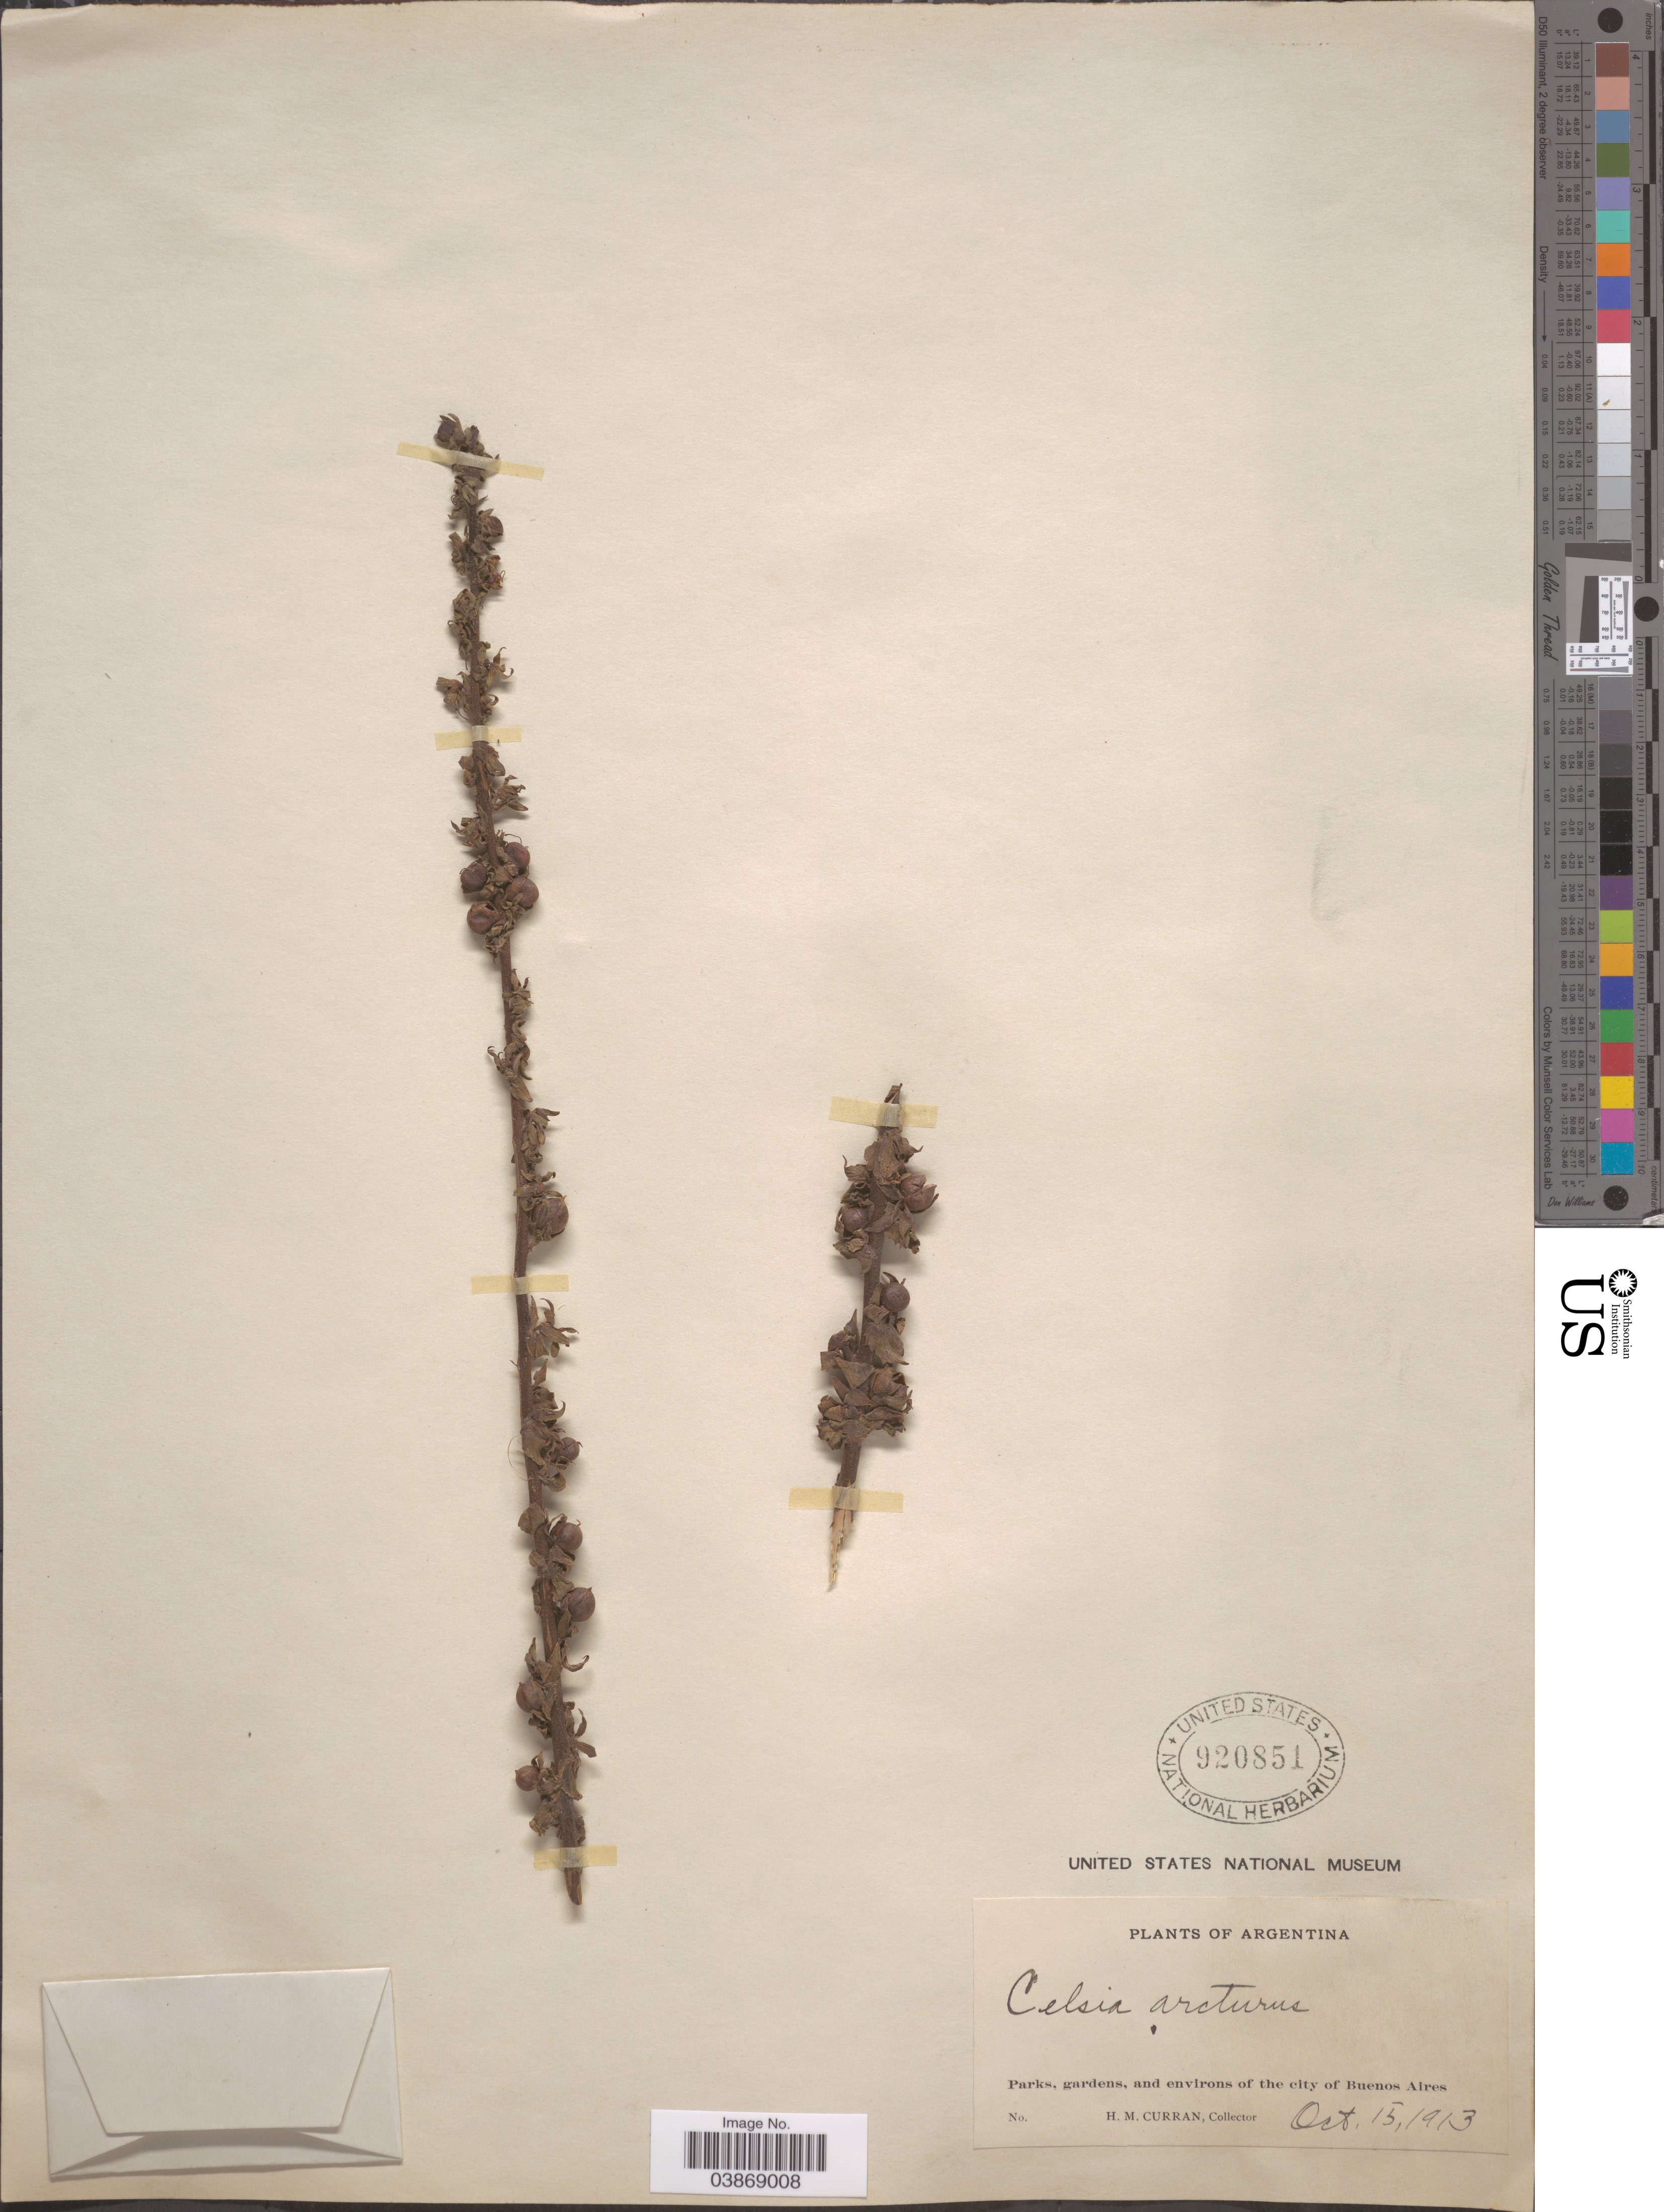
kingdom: Plantae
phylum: Tracheophyta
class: Magnoliopsida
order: Lamiales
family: Scrophulariaceae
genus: Celsia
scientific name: Celsia arcturus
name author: (L.) Jacq.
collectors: H. M. Curran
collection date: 1913-10-15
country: Argentina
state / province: Buenos Aires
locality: Parks, gardens, and environs of the city of Buenos Aires.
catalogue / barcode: US 920851